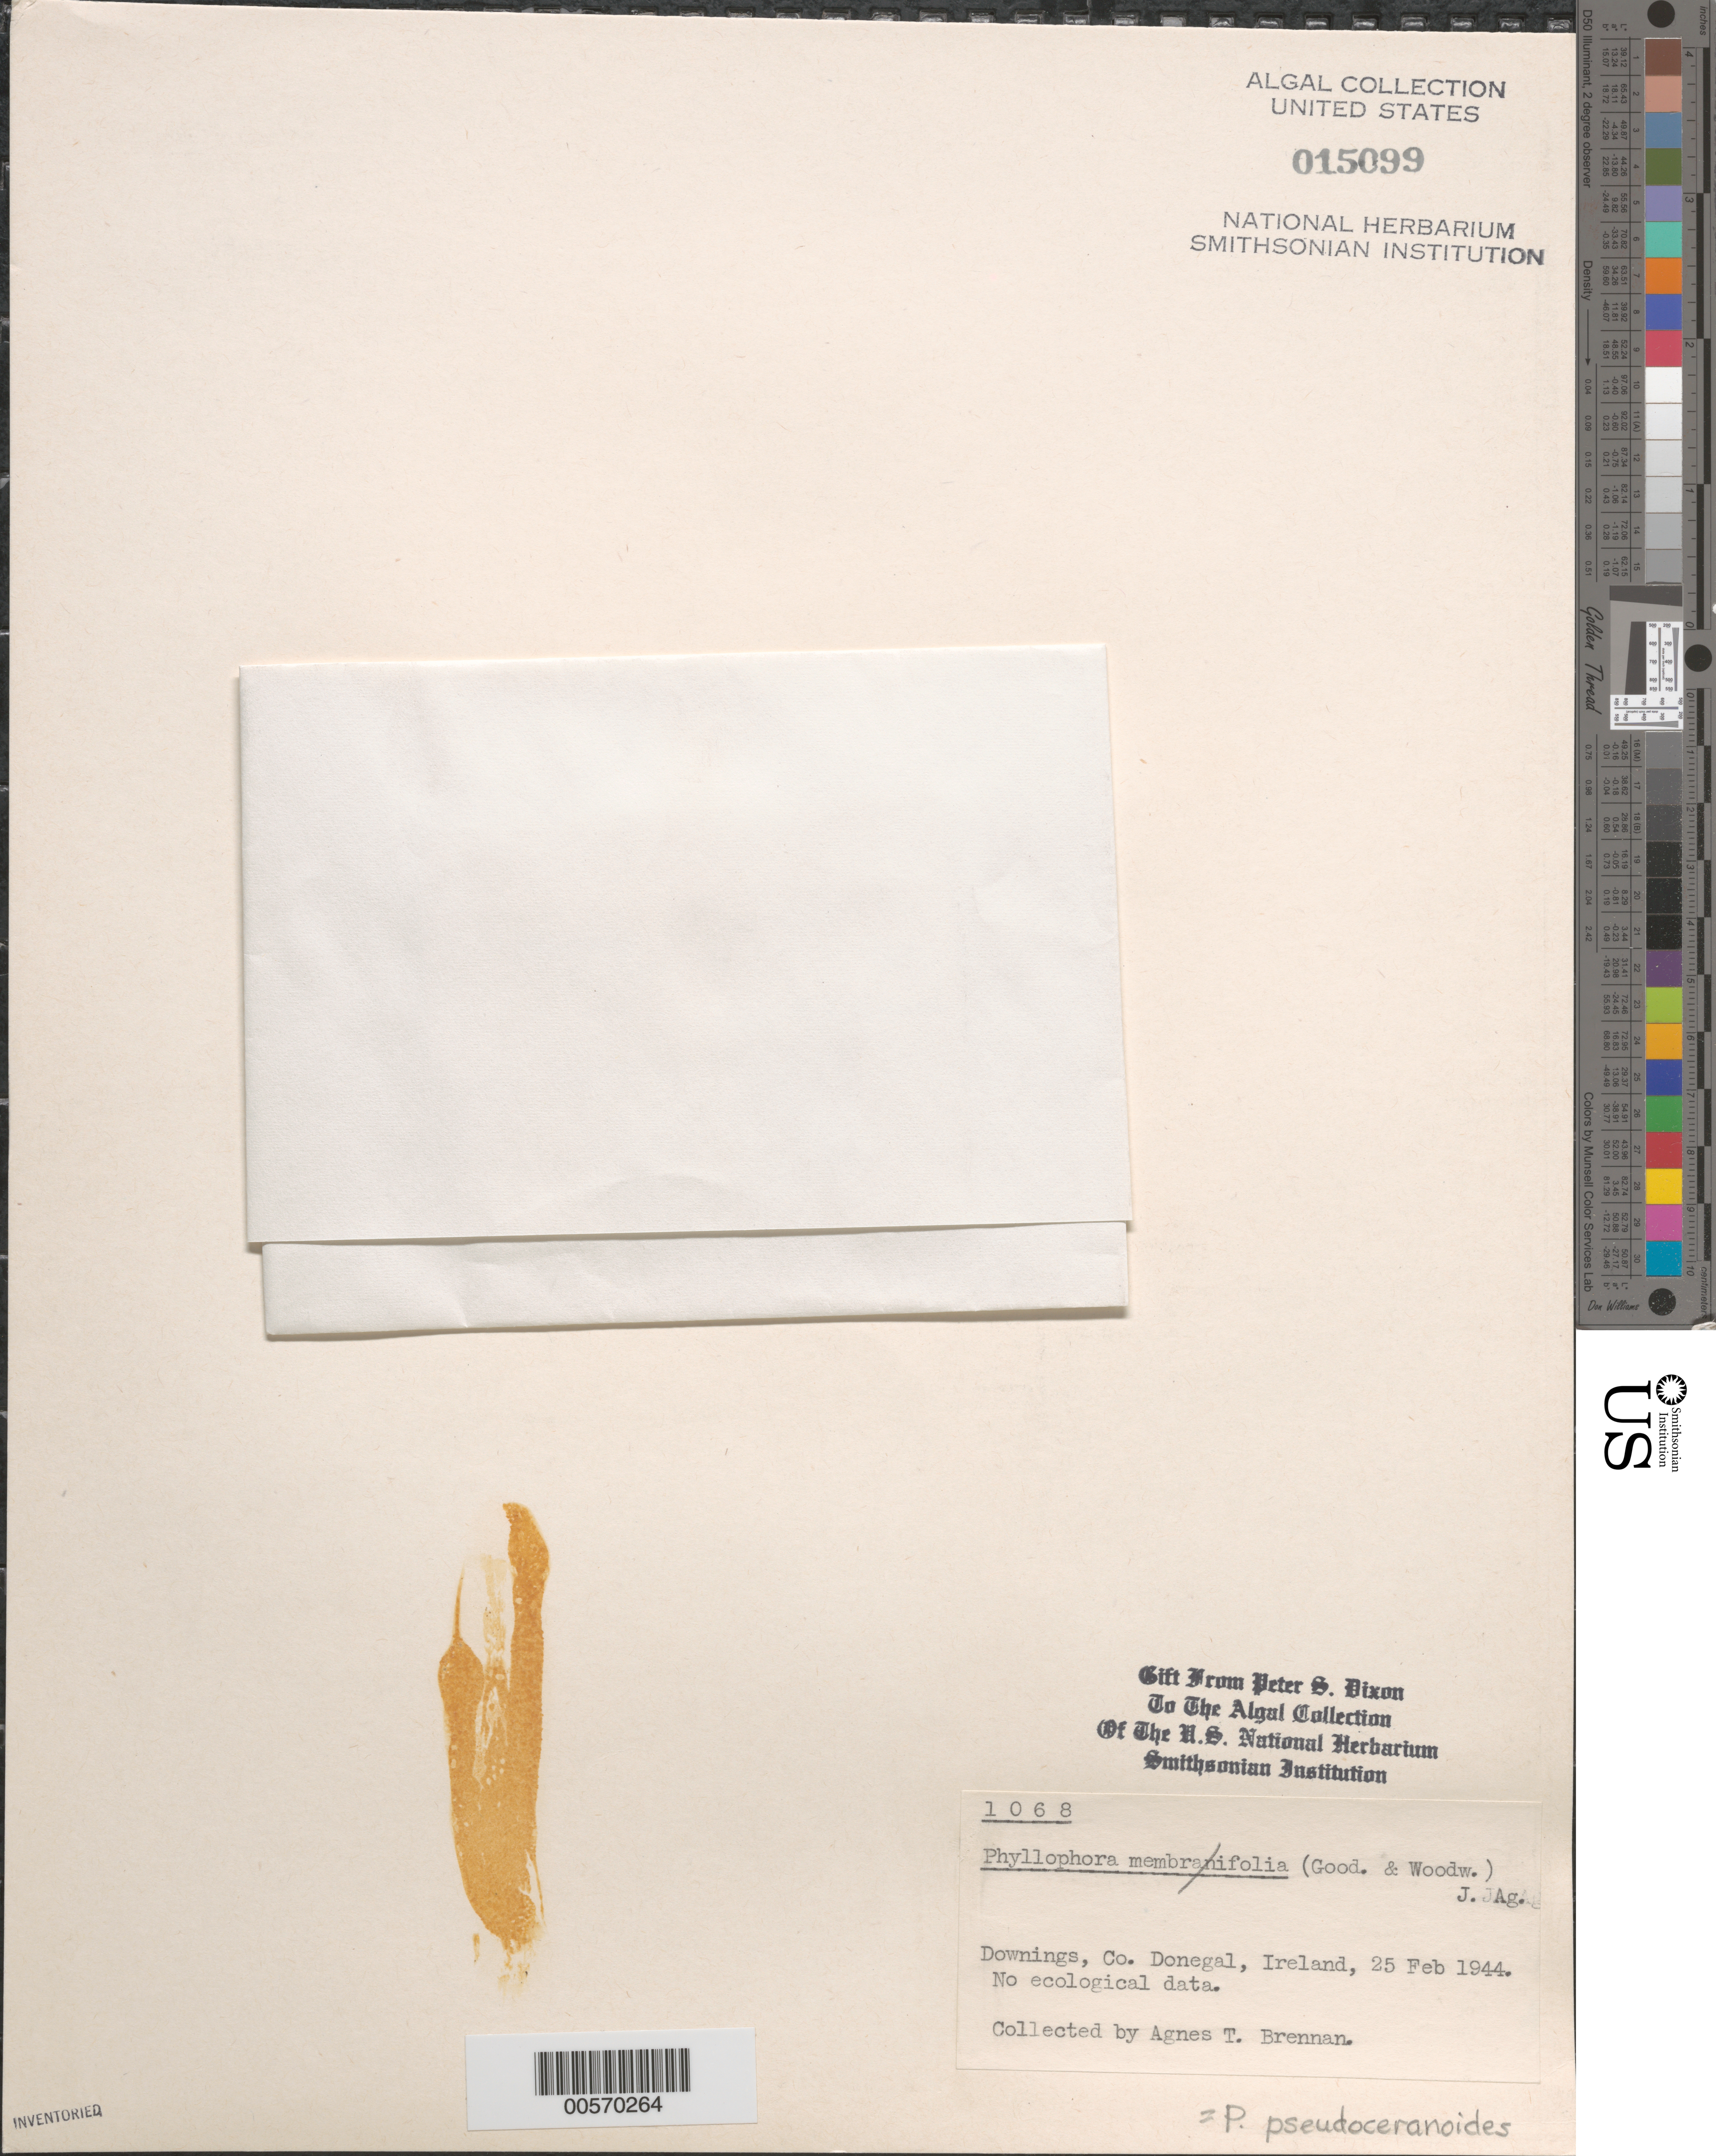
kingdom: Plantae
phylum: Rhodophyta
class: Florideophyceae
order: Gigartinales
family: Phyllophoraceae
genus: Phyllophora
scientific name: Phyllophora pseudoceranoides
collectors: A. Brennan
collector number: PSD 1068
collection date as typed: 25 Feb 1944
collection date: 1944-02-25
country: Ireland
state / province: Ulster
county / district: Donegal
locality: Downings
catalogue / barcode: US 15099